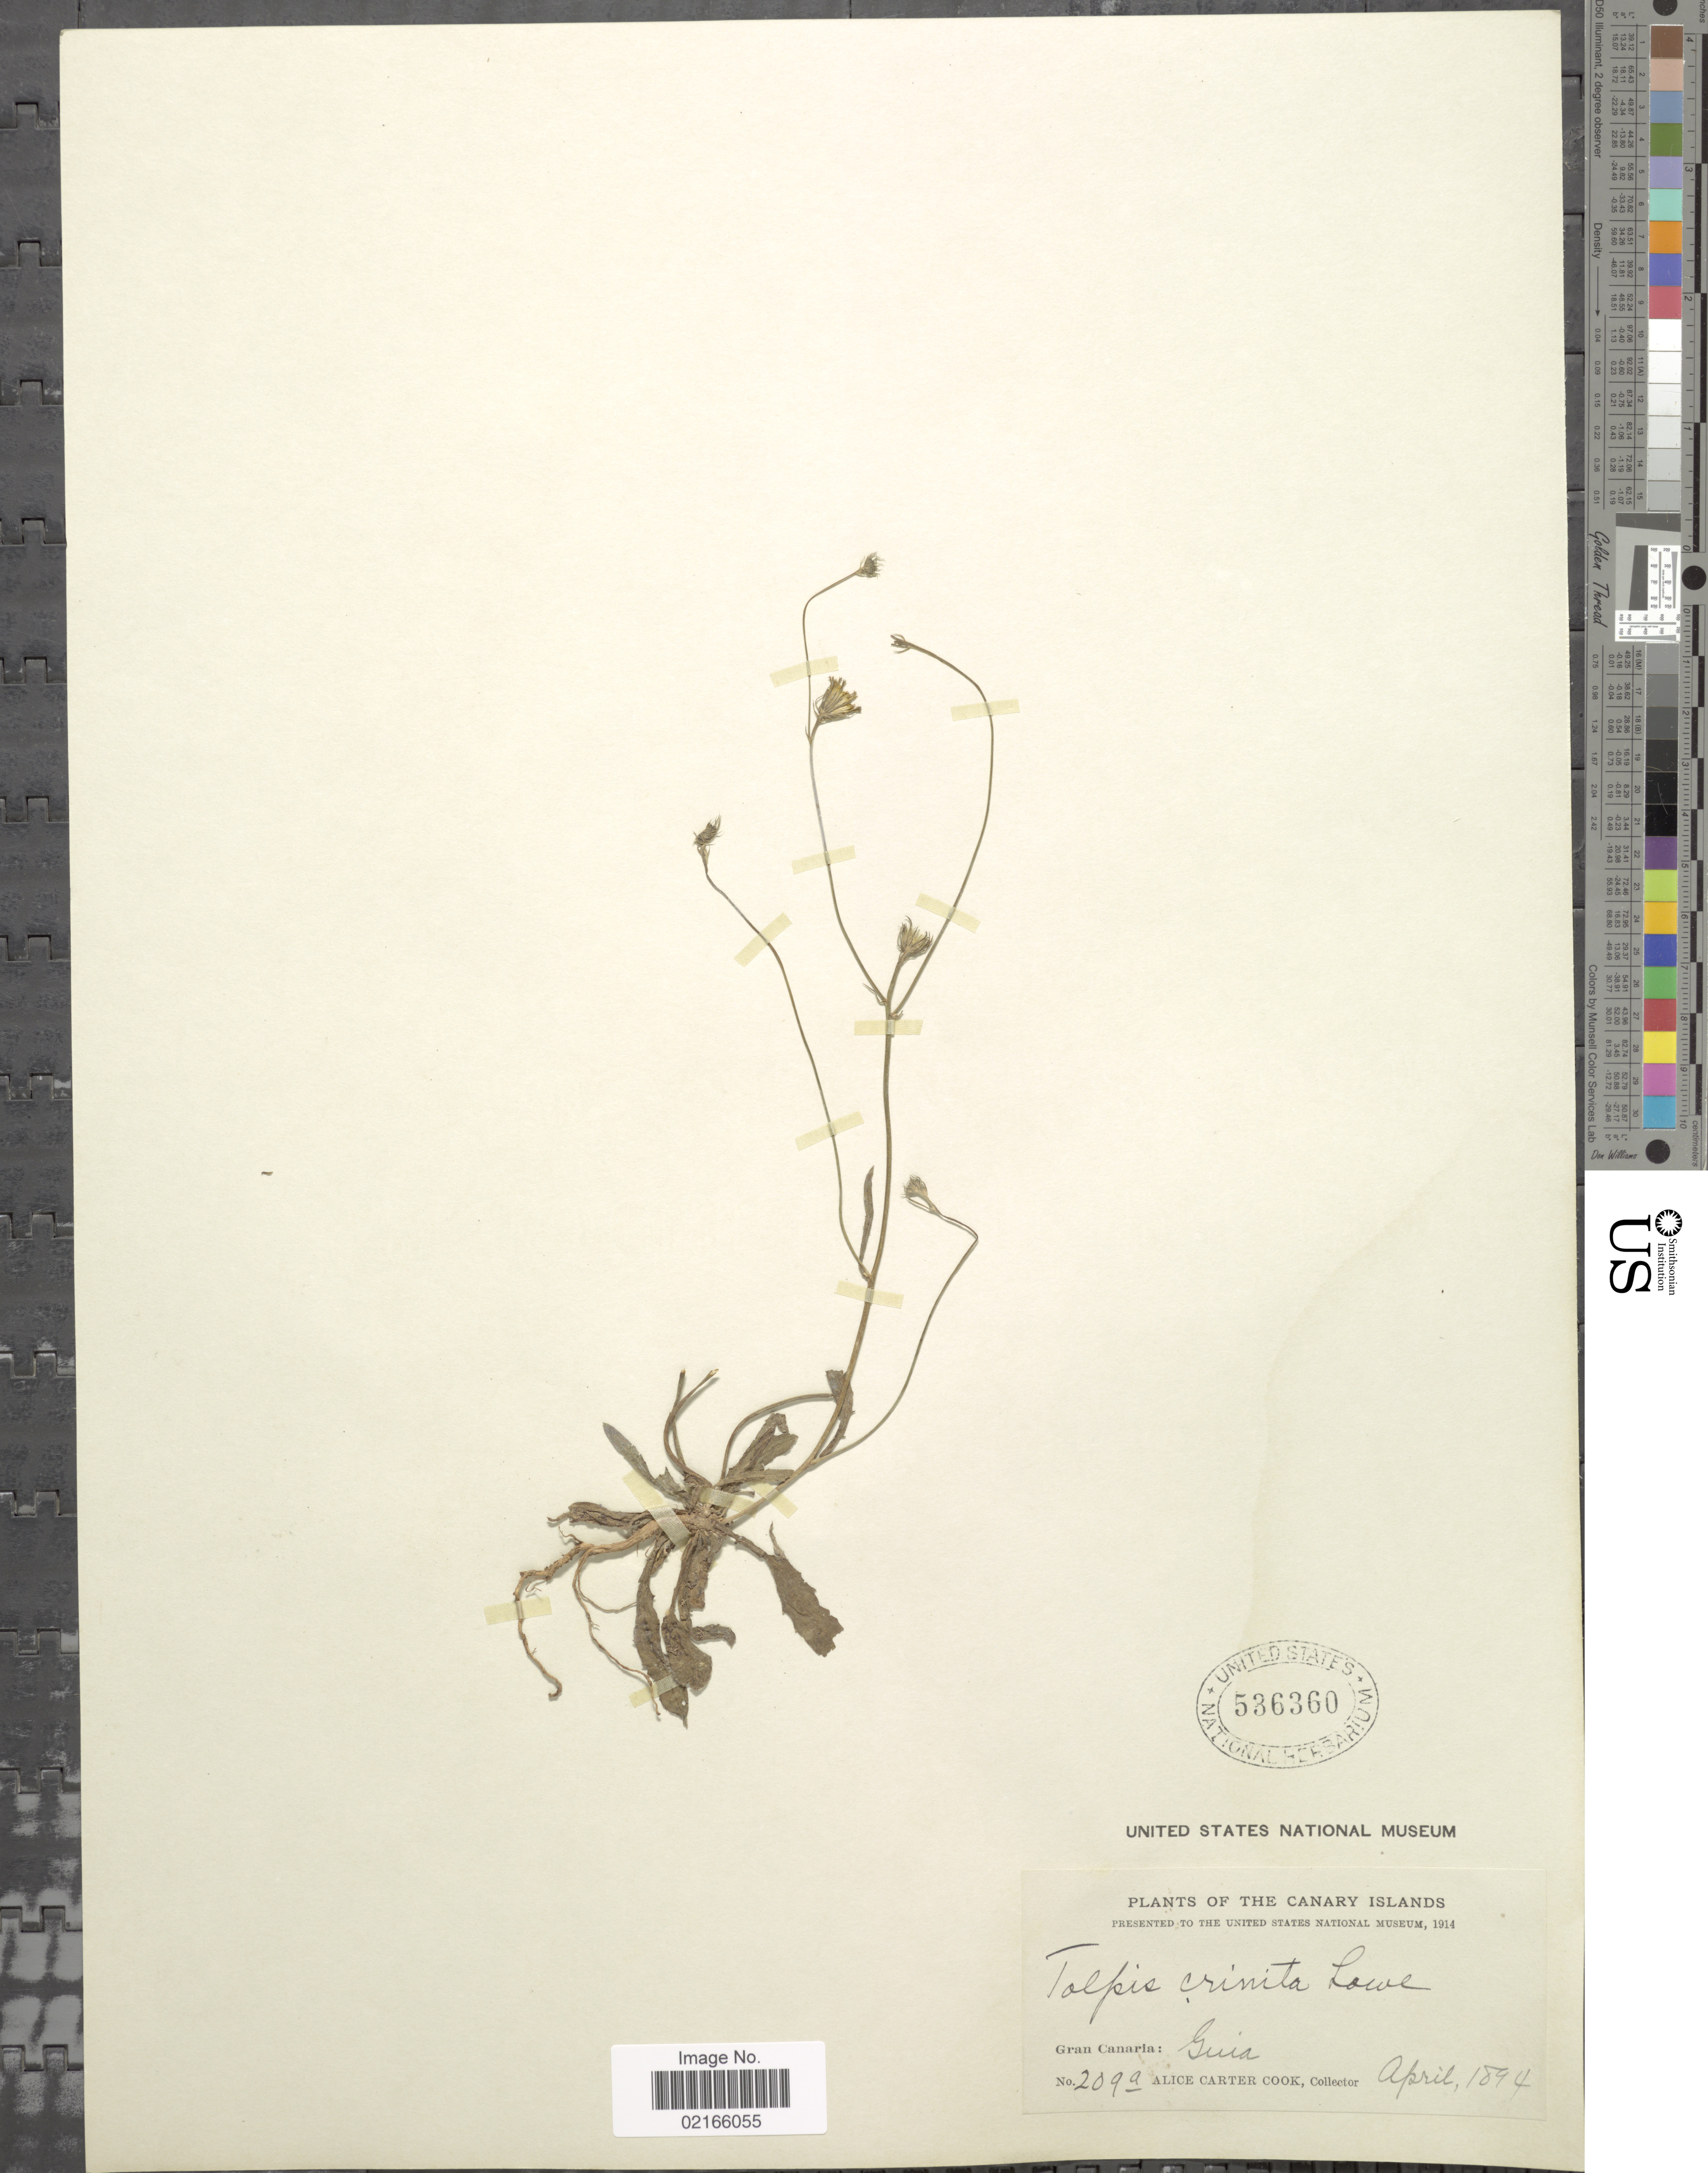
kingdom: Plantae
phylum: Tracheophyta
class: Magnoliopsida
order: Asterales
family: Asteraceae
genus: Tolpis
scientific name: Tolpis barbata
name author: (L.) Gaertn.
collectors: Alice C. Cook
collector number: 209a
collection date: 1894-04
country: Spain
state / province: Canarias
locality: Canary Islands, Gran canaria:Guia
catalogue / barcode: US 536360